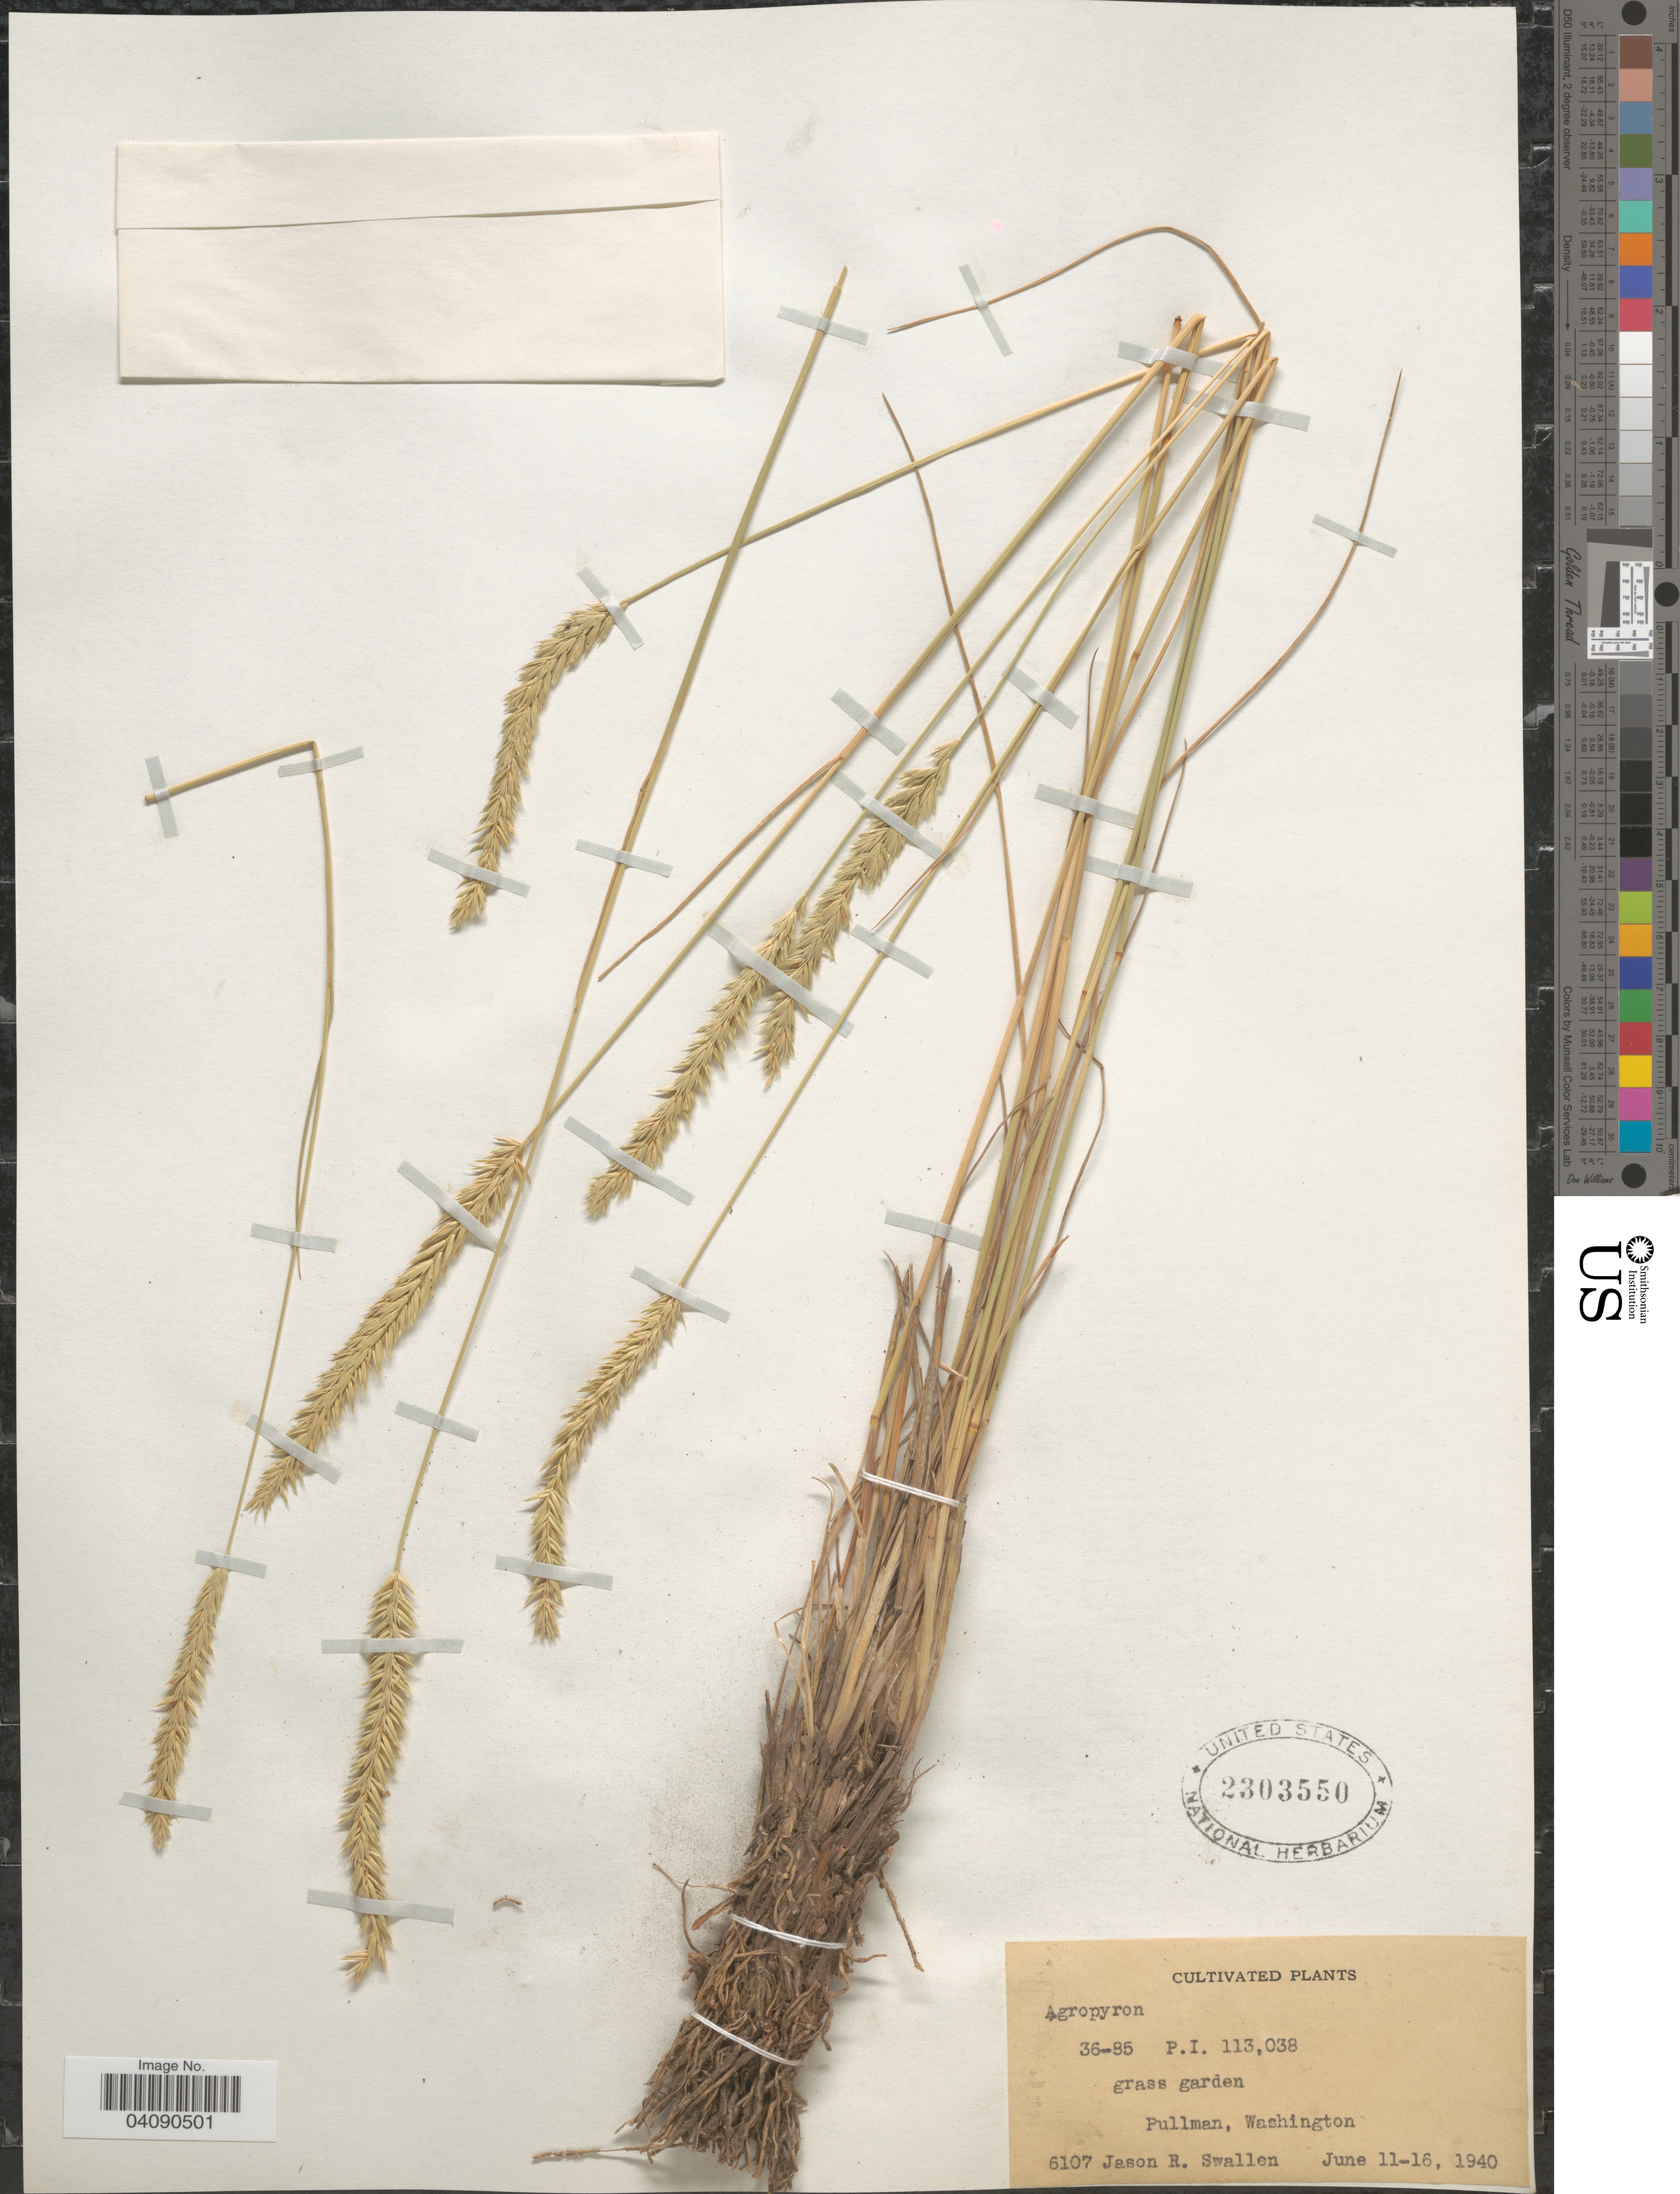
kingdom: Plantae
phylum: Tracheophyta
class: Liliopsida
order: Poales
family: Poaceae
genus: Agropyron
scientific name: Agropyron sp.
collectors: J. R. Swallen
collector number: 6107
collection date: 1940-06-11/1940-06-16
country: United States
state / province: Washington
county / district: Whitman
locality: Grass garden. Pullman.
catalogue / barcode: US 2303550